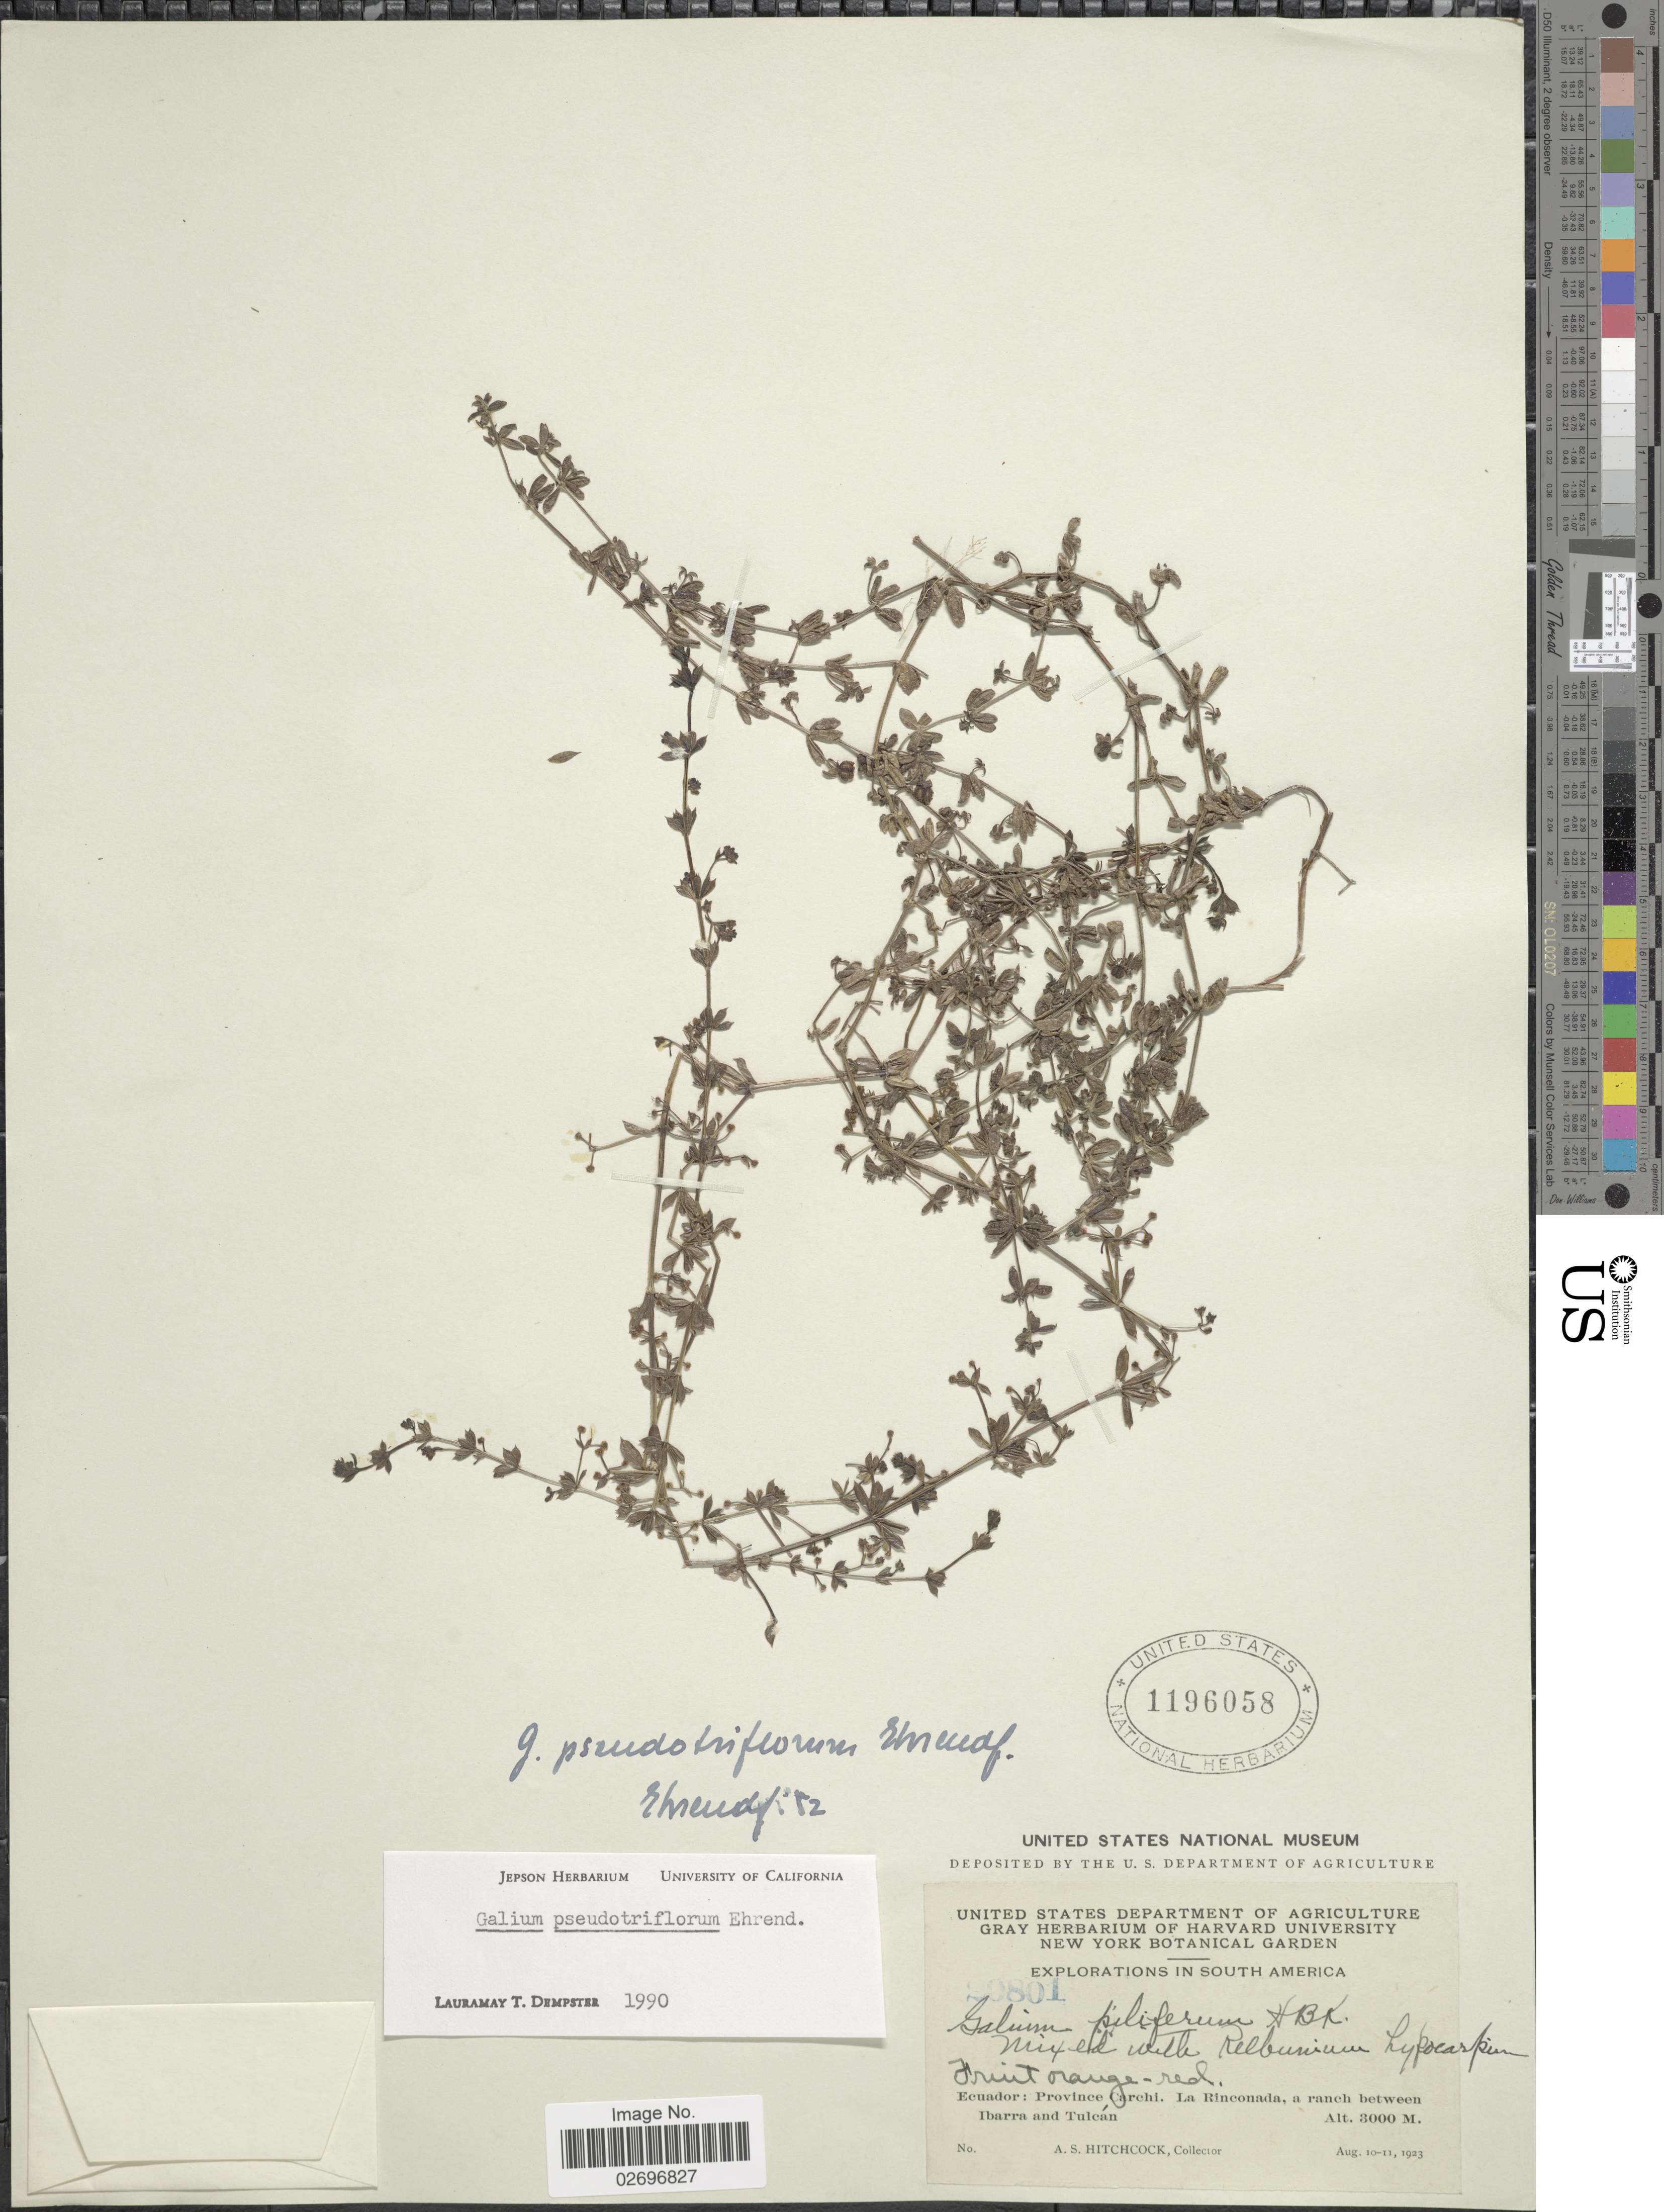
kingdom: Plantae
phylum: Tracheophyta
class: Magnoliopsida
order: Gentianales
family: Rubiaceae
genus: Galium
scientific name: Galium pseudotriflorum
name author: Dempster & Ehrend.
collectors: A. S. Hitchcock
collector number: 20801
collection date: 1923-08-10/1923-08-11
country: Ecuador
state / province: Carchi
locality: La Rinconada, a ranch between Ibarra and Tulcán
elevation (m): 3000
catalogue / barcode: US 1196058